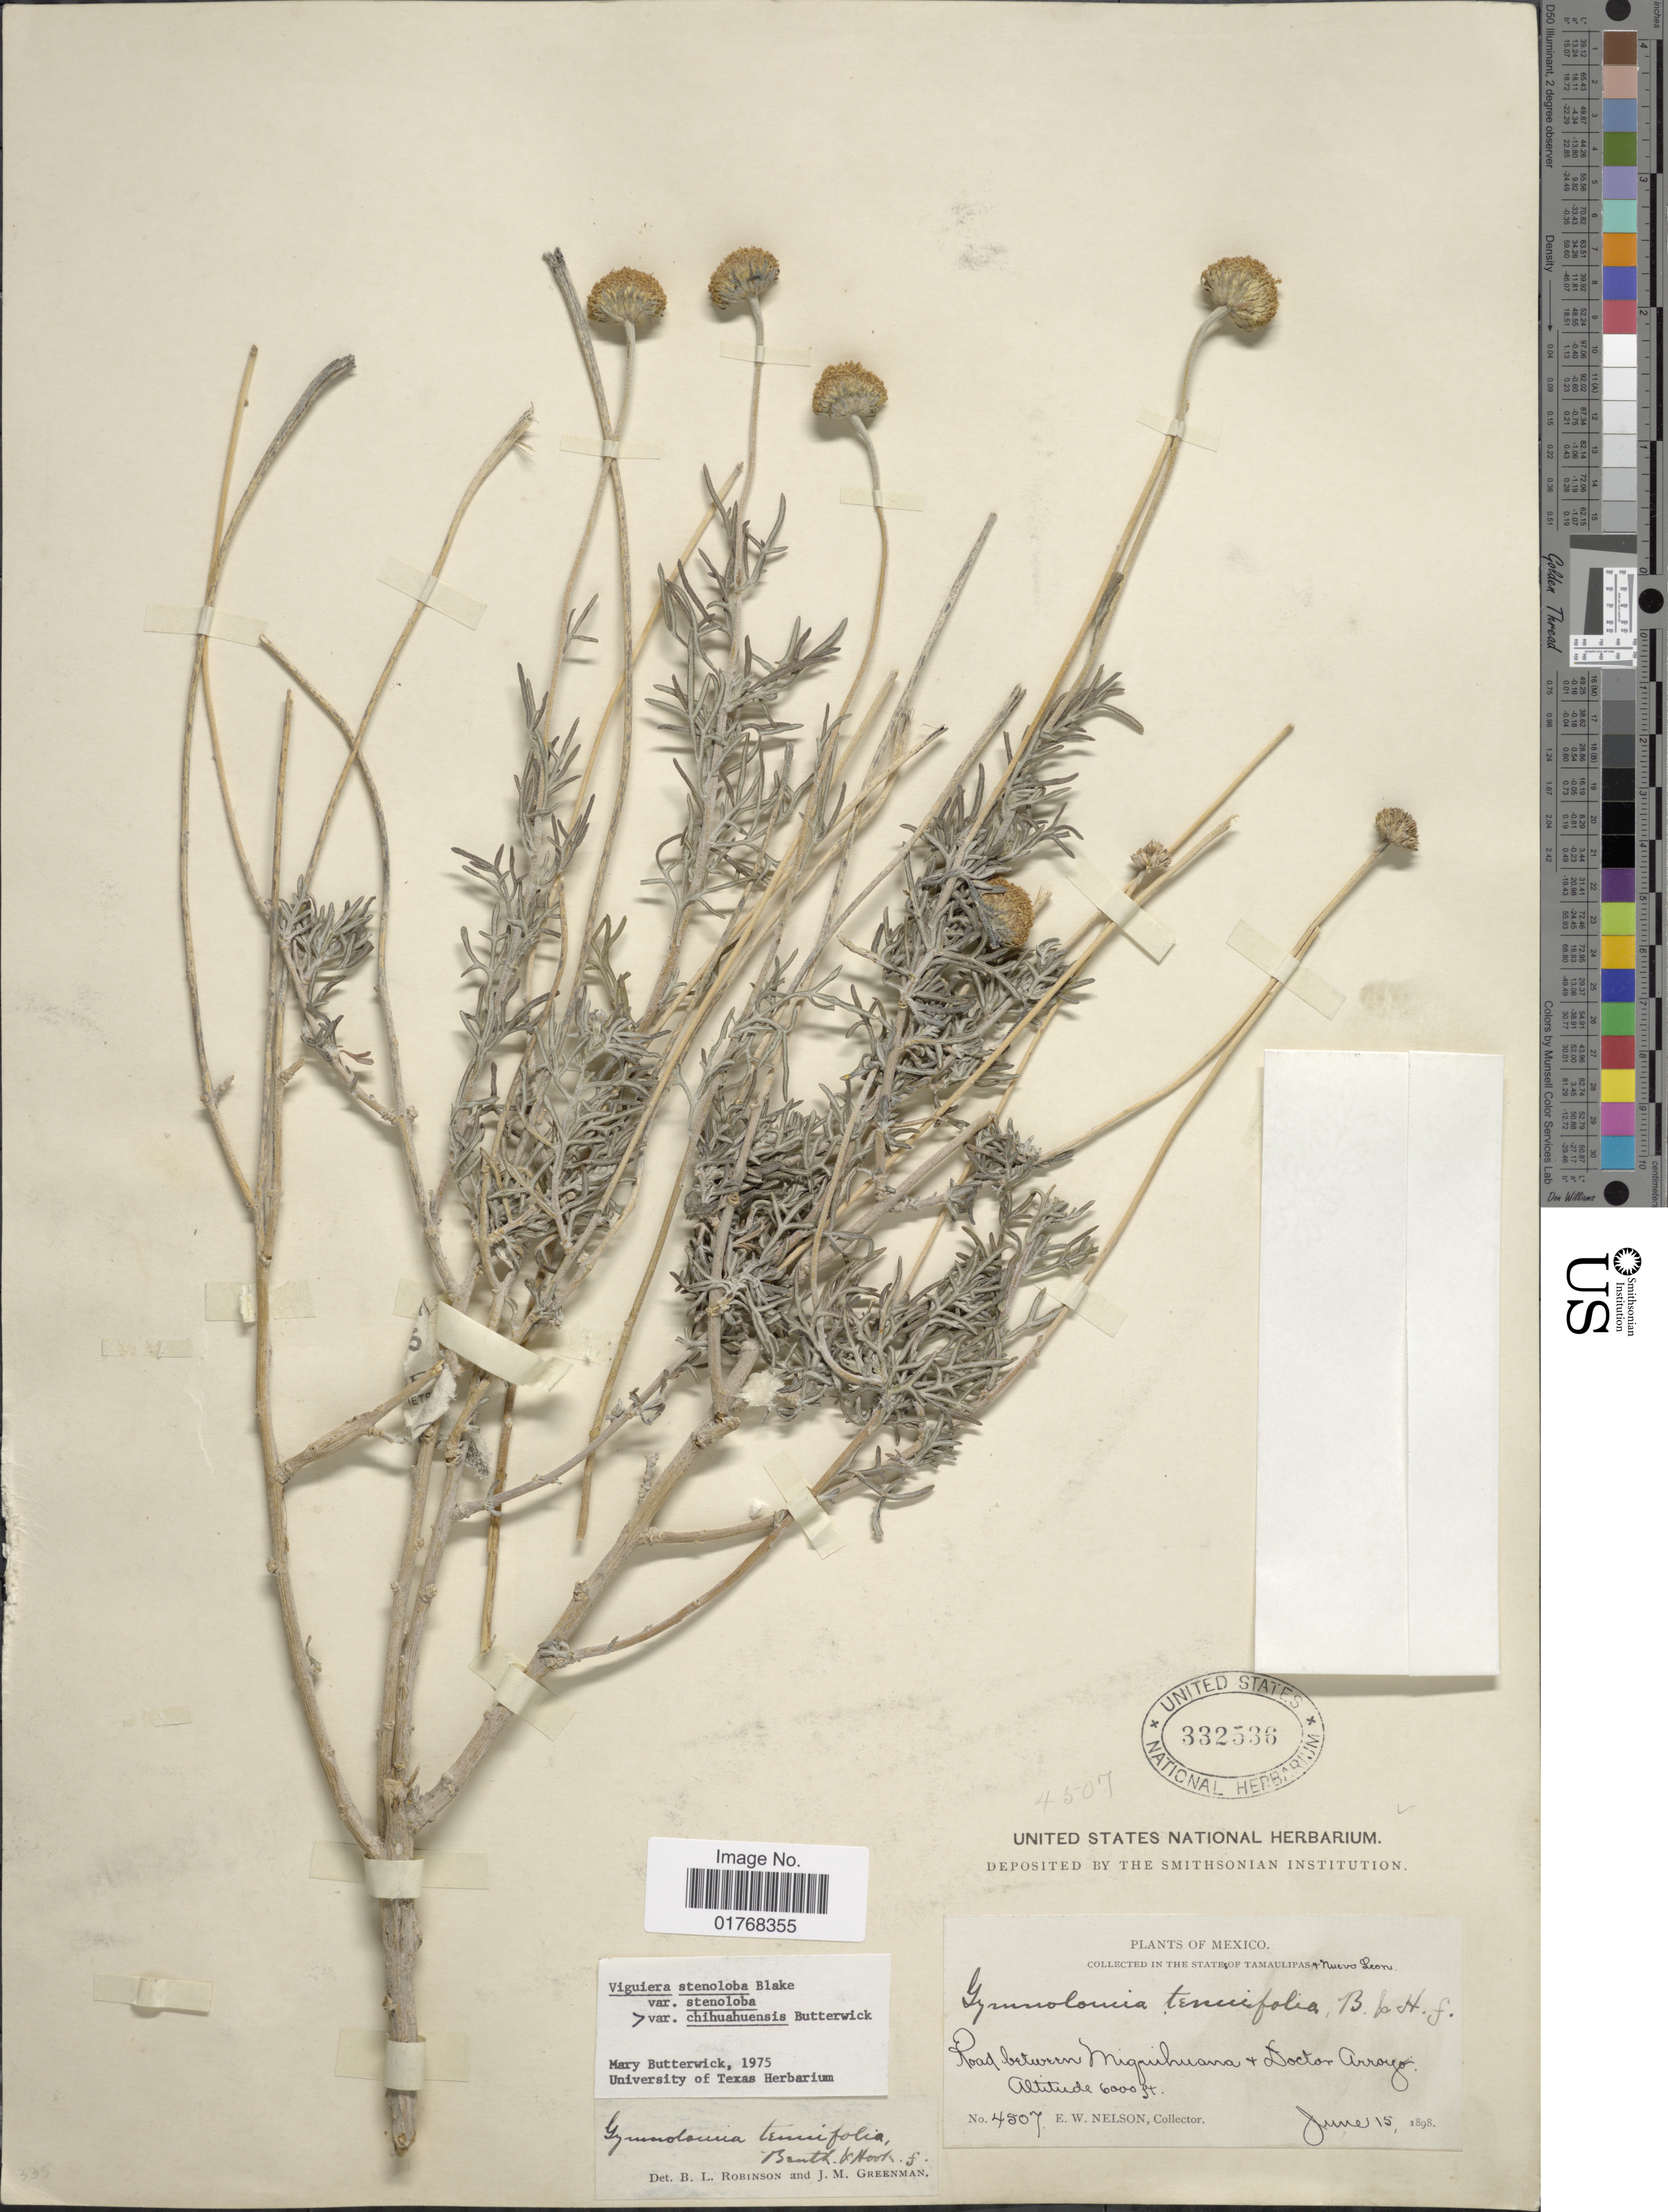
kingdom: Plantae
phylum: Tracheophyta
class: Magnoliopsida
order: Asterales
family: Asteraceae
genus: Viguiera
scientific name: Viguiera stenoloba var. chihuahuensis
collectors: E. W. Nelson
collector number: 4507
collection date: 1898-06-15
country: Mexico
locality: In the States of Tamaulipas & Nuevo Leon, Road between Miquihuana + Doctor Arroyo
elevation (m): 1829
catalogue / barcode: US 332536